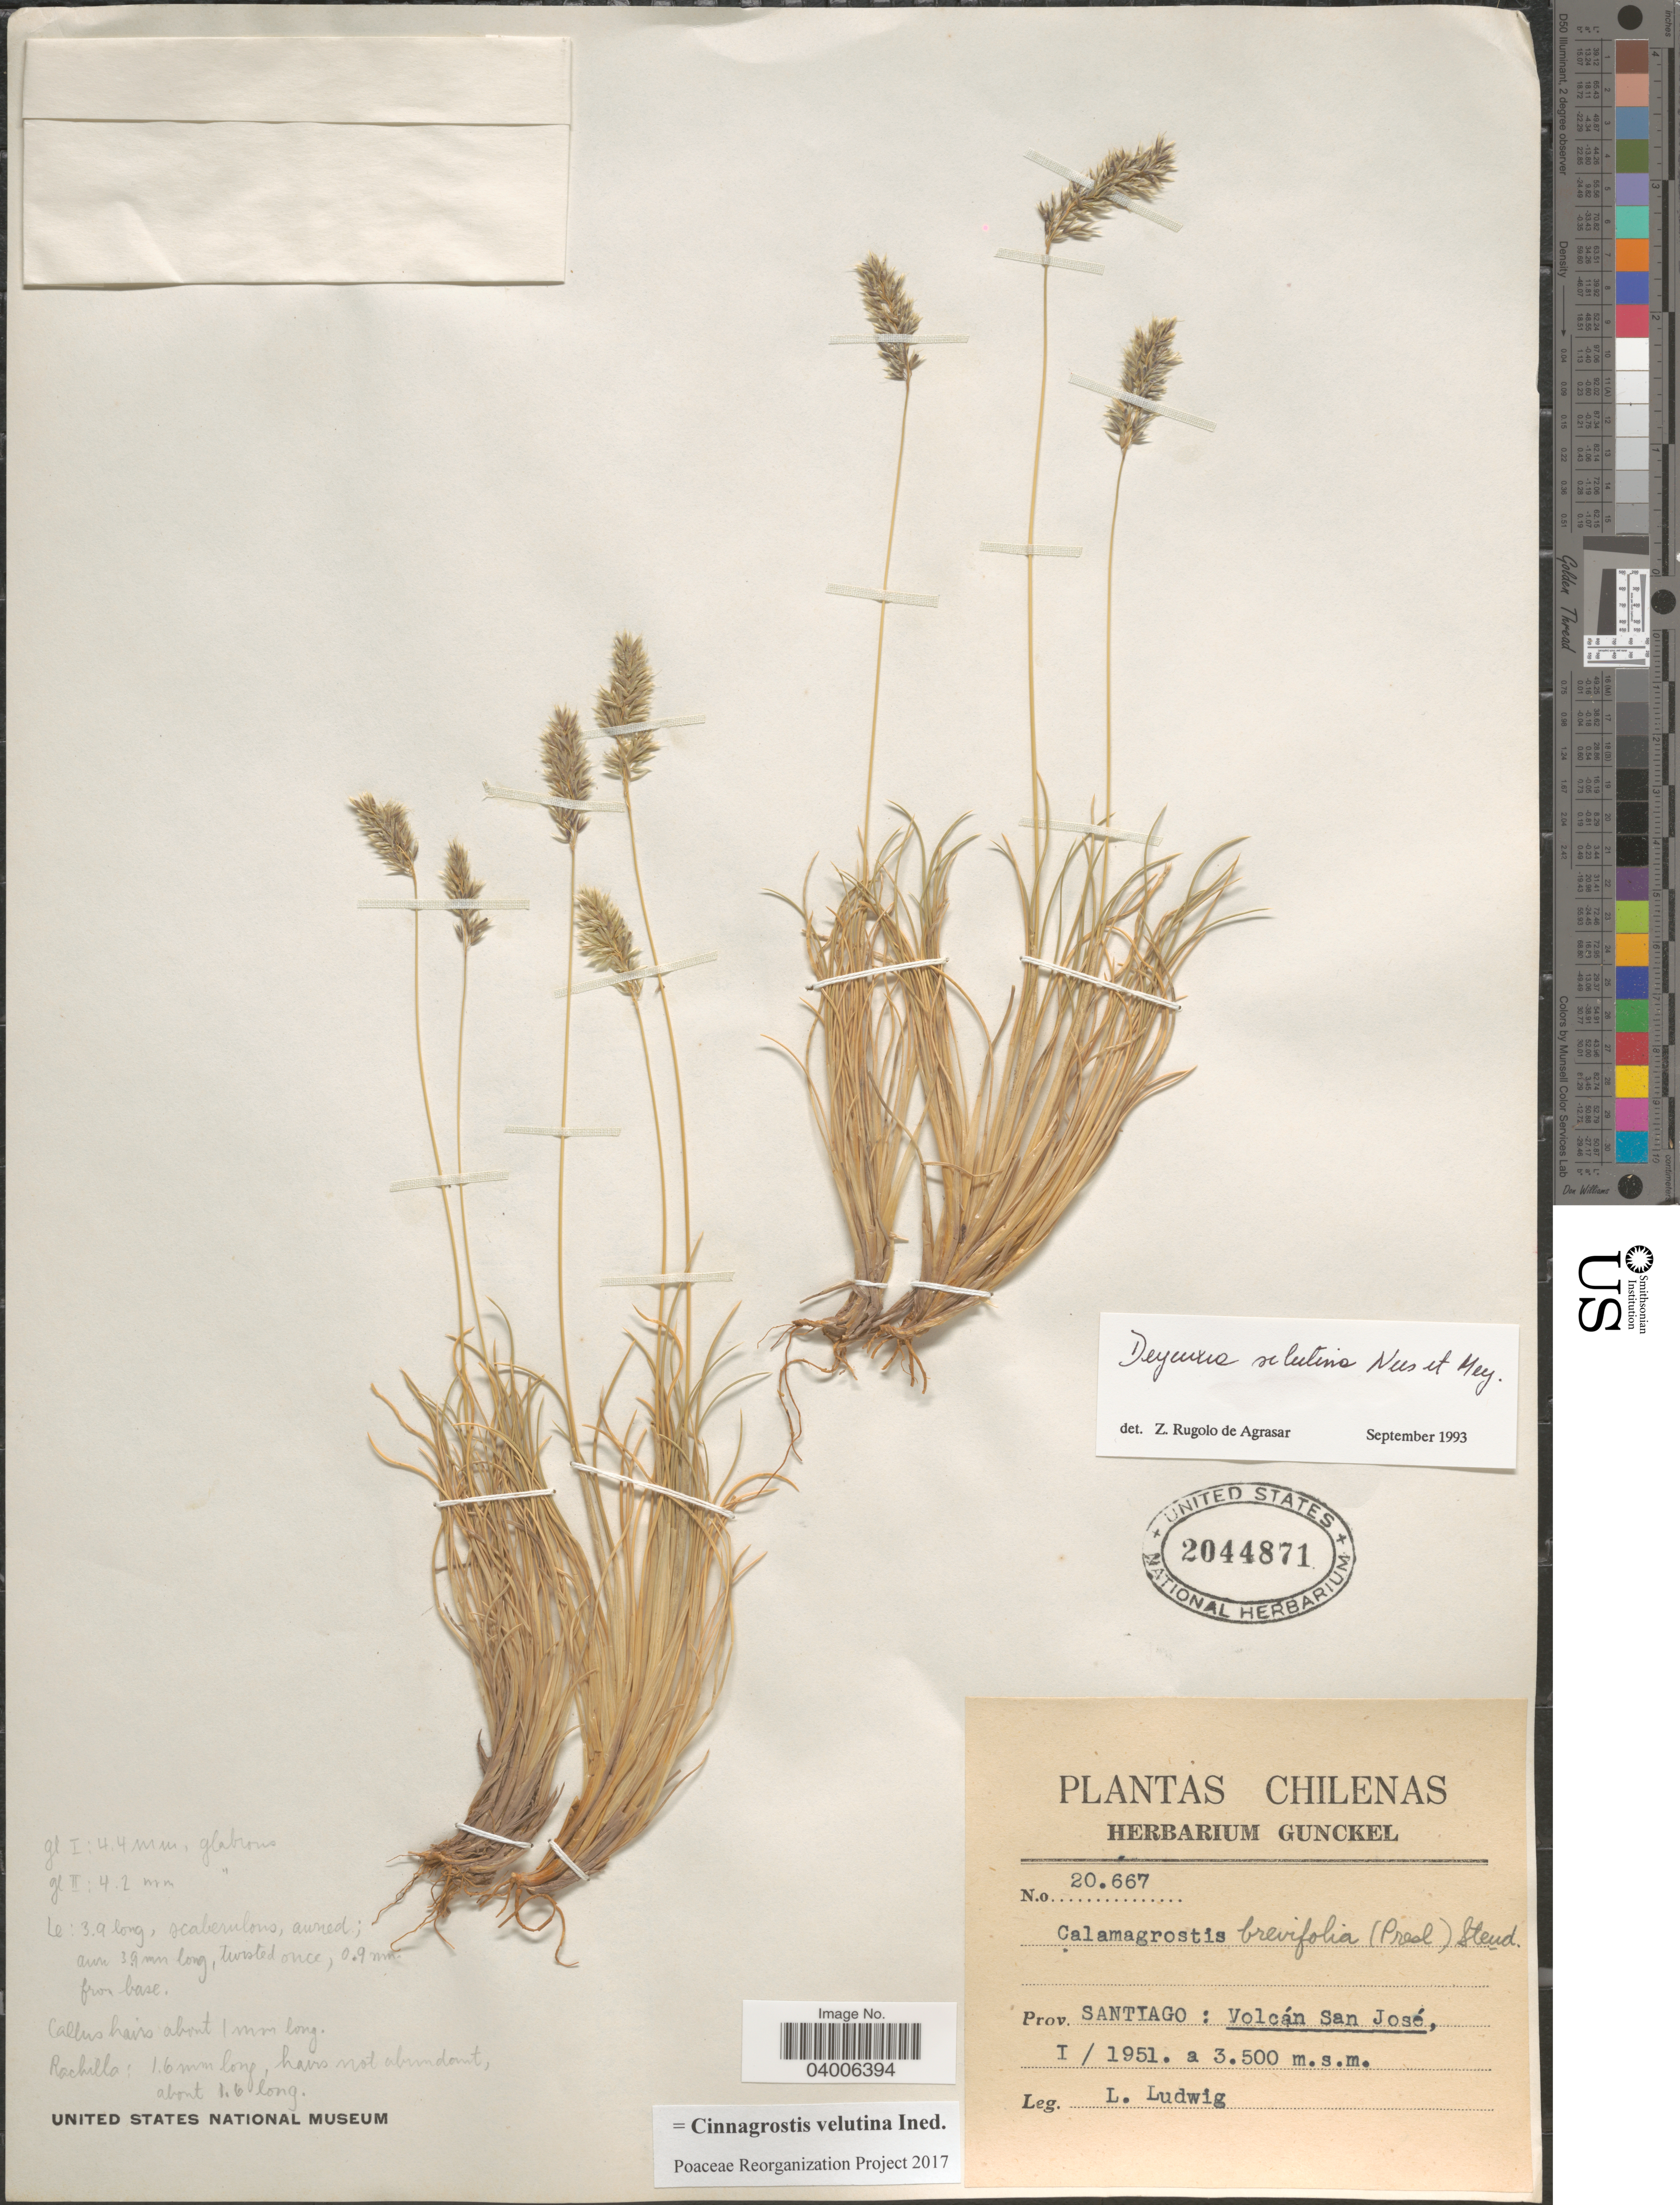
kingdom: Plantae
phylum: Tracheophyta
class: Liliopsida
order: Poales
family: Poaceae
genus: Cinnagrostis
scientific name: Cinnagrostis velutina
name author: (Nees & Meyen) P.M. Peterson et al.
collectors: L. Ludwig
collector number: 20667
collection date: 1951-01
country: Chile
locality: Prov. Santiago: Volcán San José.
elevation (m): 3500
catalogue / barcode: US 2044871